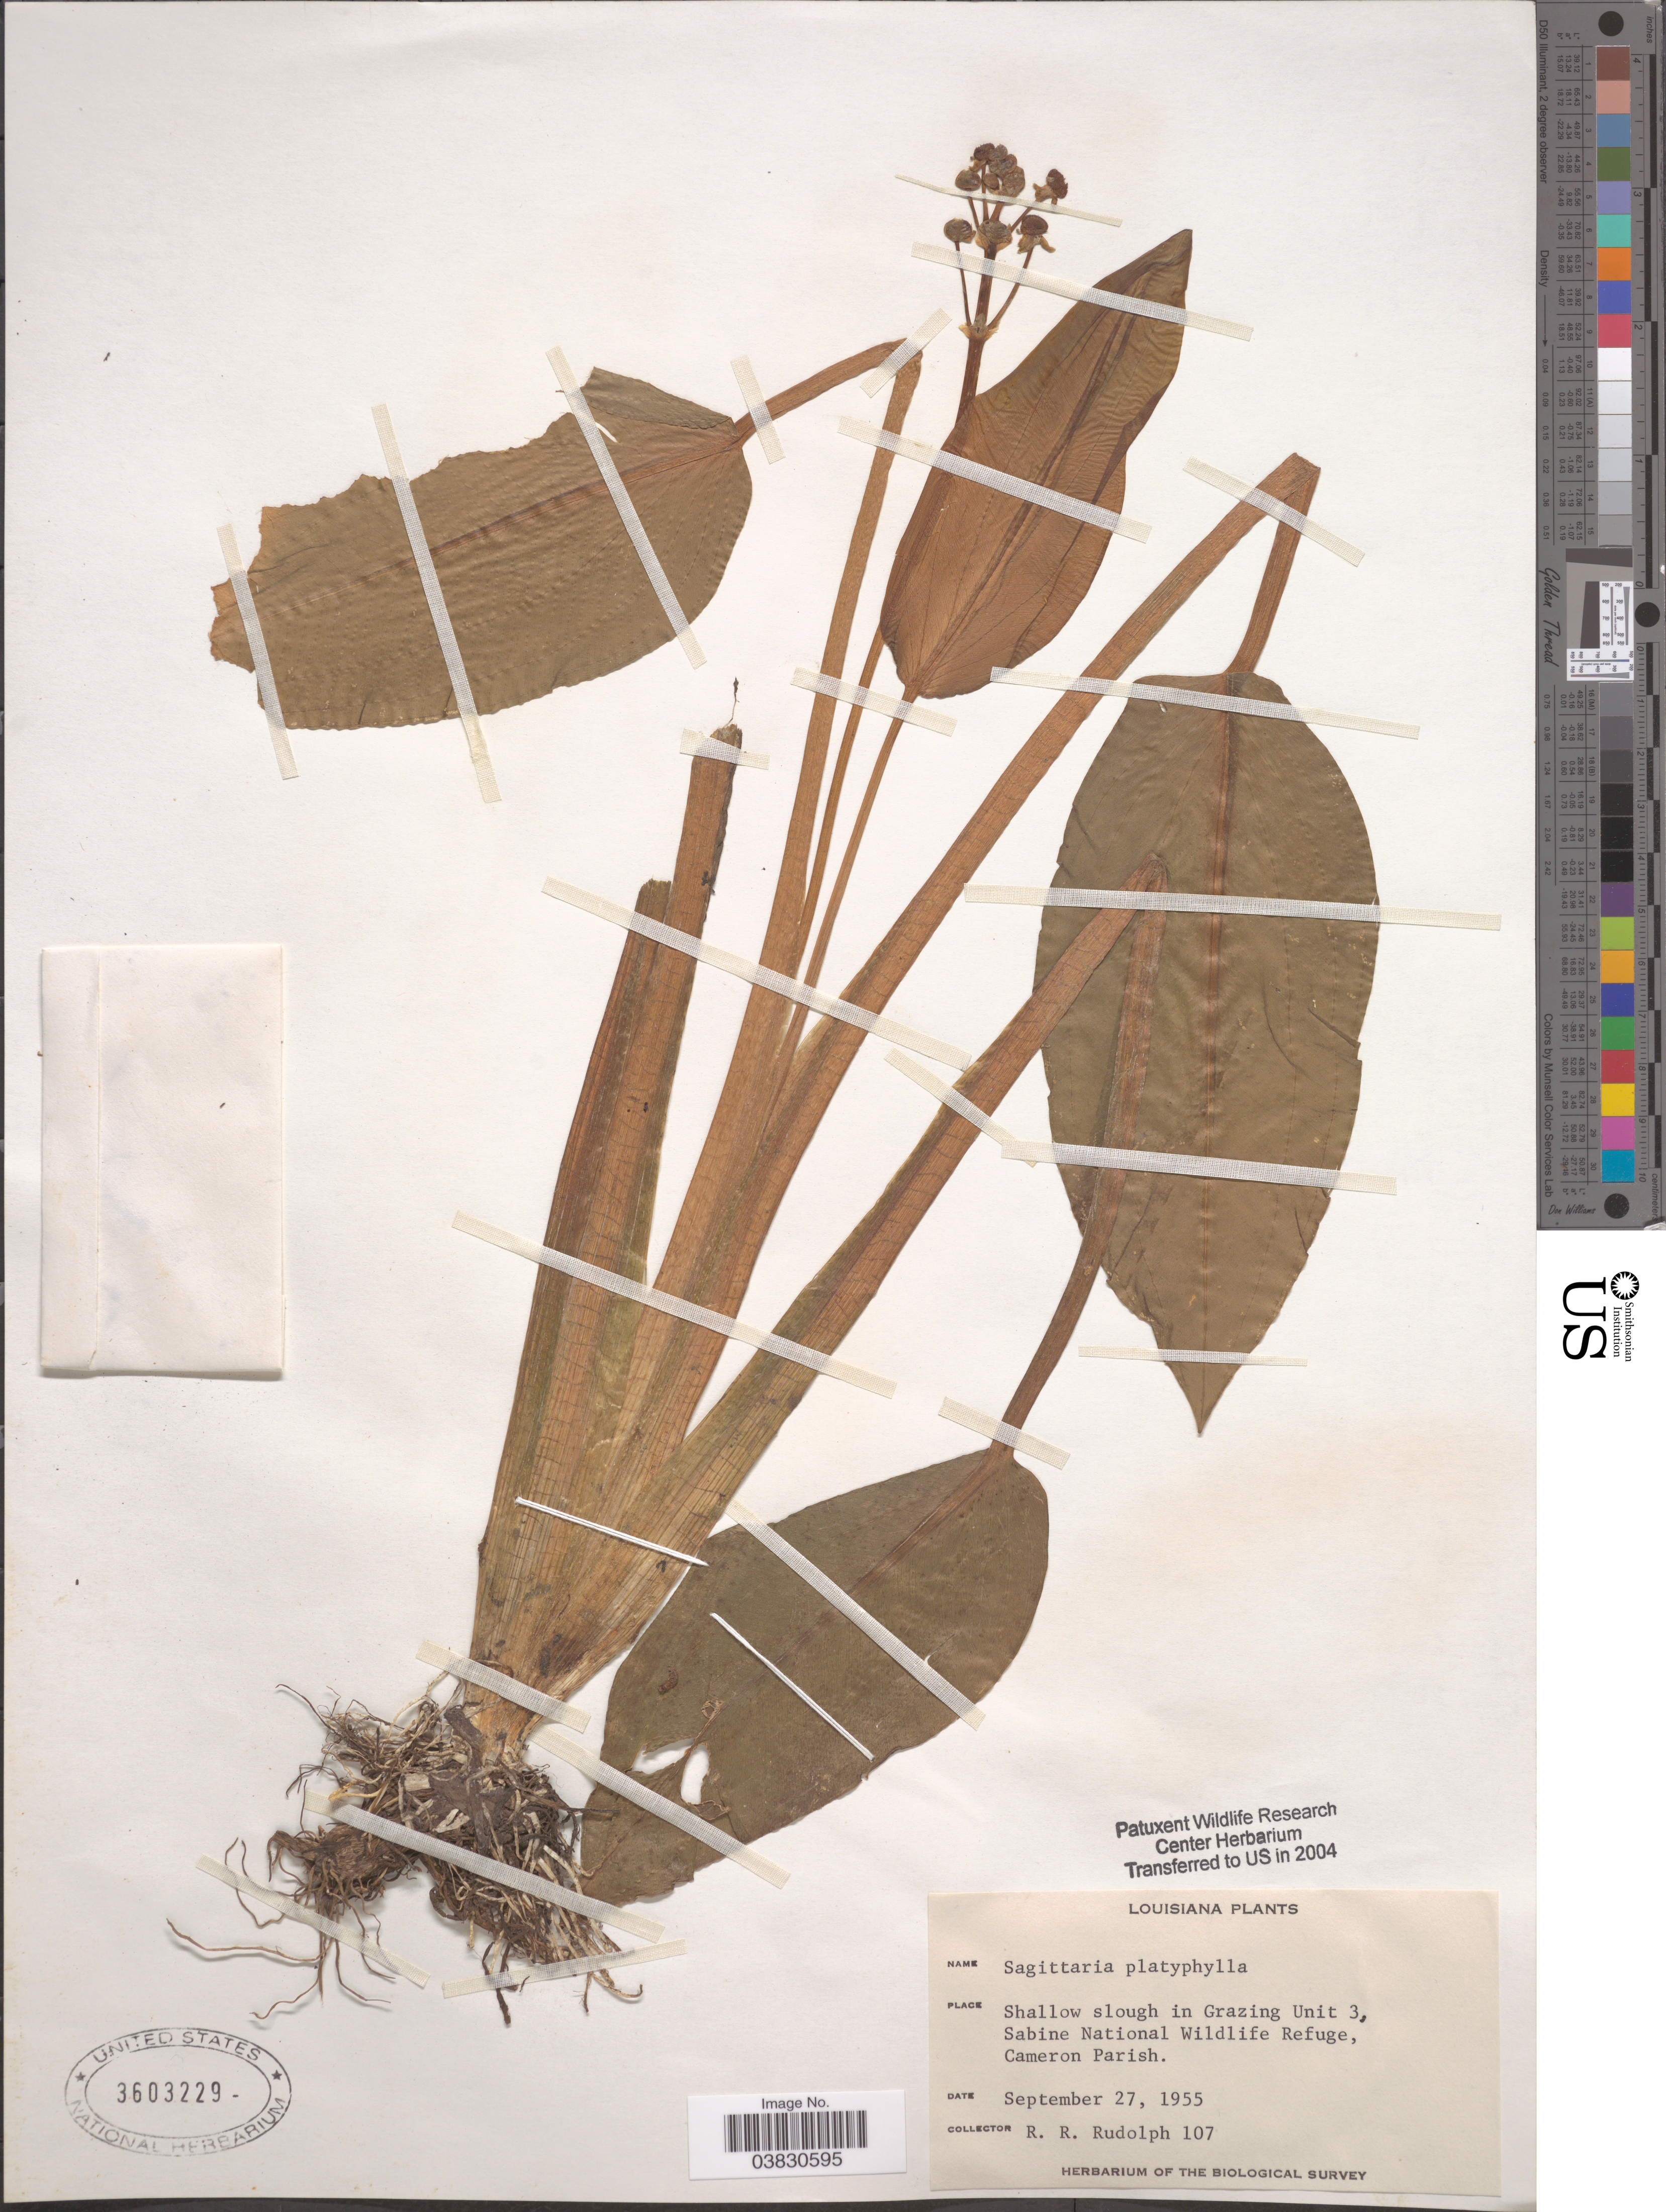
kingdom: Plantae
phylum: Tracheophyta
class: Liliopsida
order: Alismatales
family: Alismataceae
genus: Sagittaria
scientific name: Sagittaria platyphylla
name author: (Englem.) J.G. Sm.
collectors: R. Rudolph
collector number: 107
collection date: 1955-09-27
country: United States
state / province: Louisiana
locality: Shallow slough in Grazing Unit 3, Sabine National Wildlife Refuge, Cameron Parish.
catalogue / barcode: US 3603229